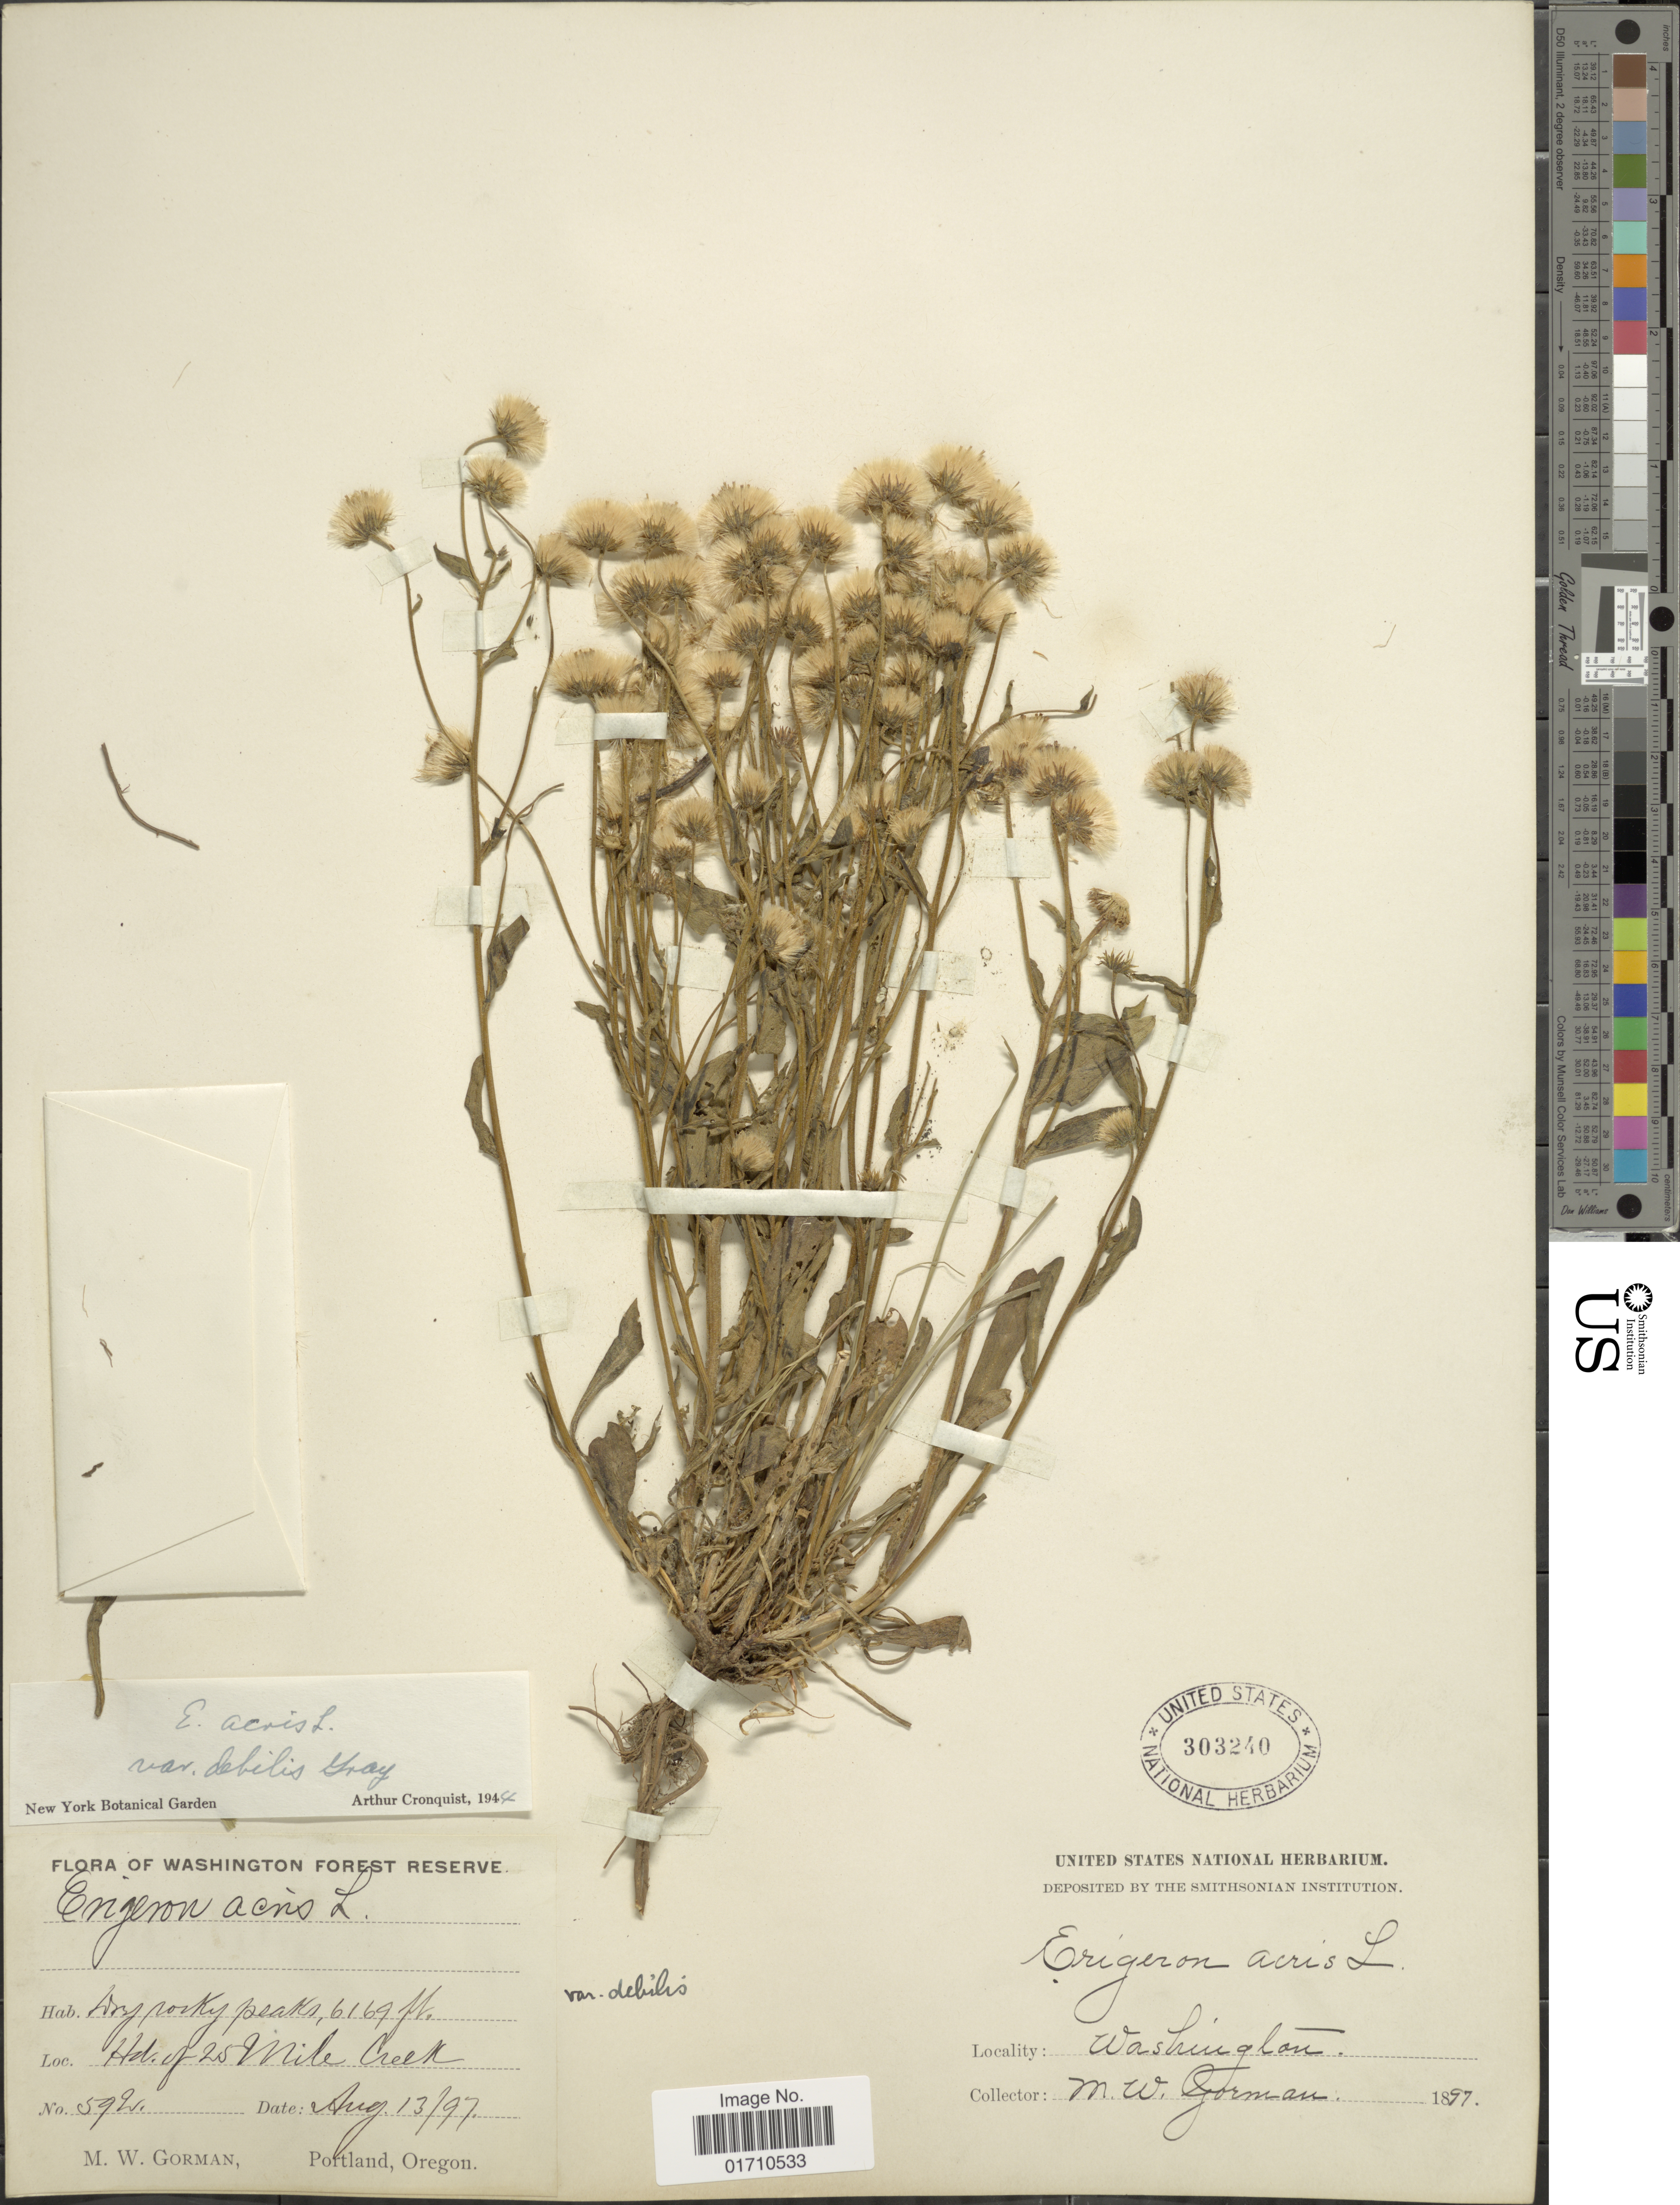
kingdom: Plantae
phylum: Tracheophyta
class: Magnoliopsida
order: Asterales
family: Asteraceae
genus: Erigeron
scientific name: Erigeron acris var. debilis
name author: A. Gray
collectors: M. W. Gorman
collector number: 592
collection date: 1897-08-13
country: United States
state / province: Washington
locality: Dry rocky peaks, Hot of 25 Mile Creek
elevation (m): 1880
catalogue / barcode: US 303240